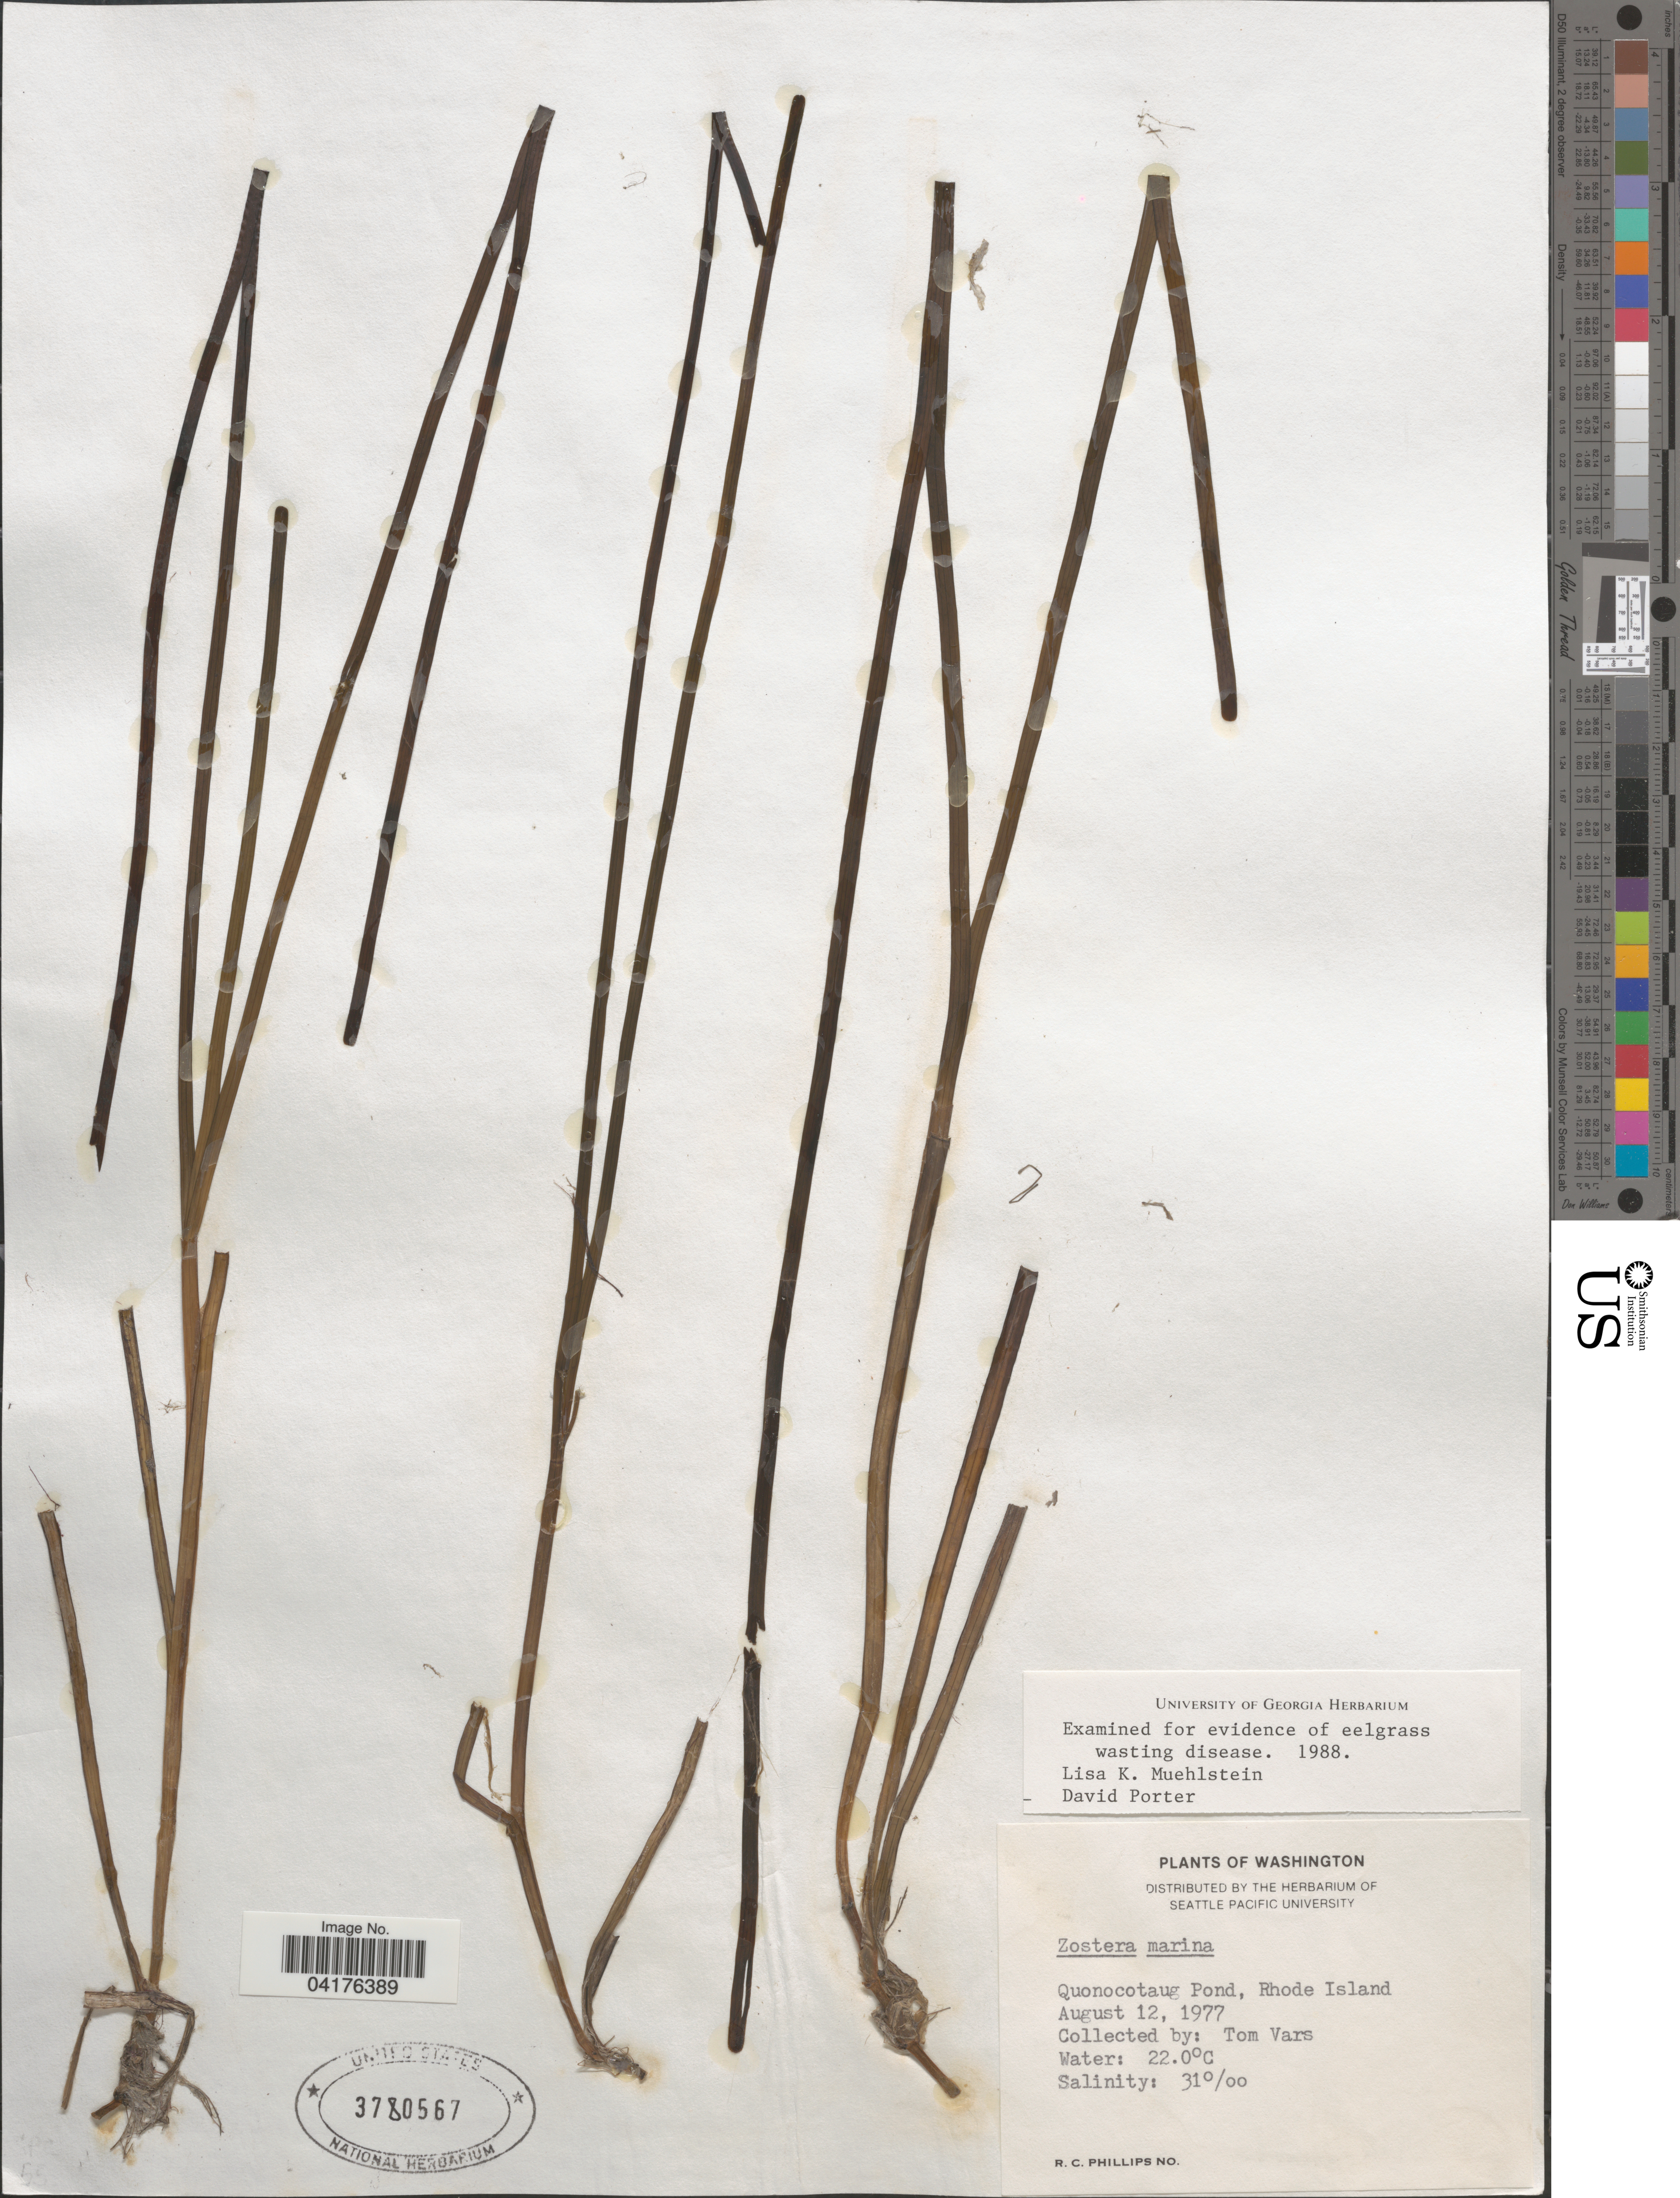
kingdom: Plantae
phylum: Tracheophyta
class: Liliopsida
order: Alismatales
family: Zosteraceae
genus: Zostera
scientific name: Zostera marina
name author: L.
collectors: T. Vars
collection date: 1977-08-12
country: United States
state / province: Rhode Island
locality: Quonocotaug Pond.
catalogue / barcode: US 3780567